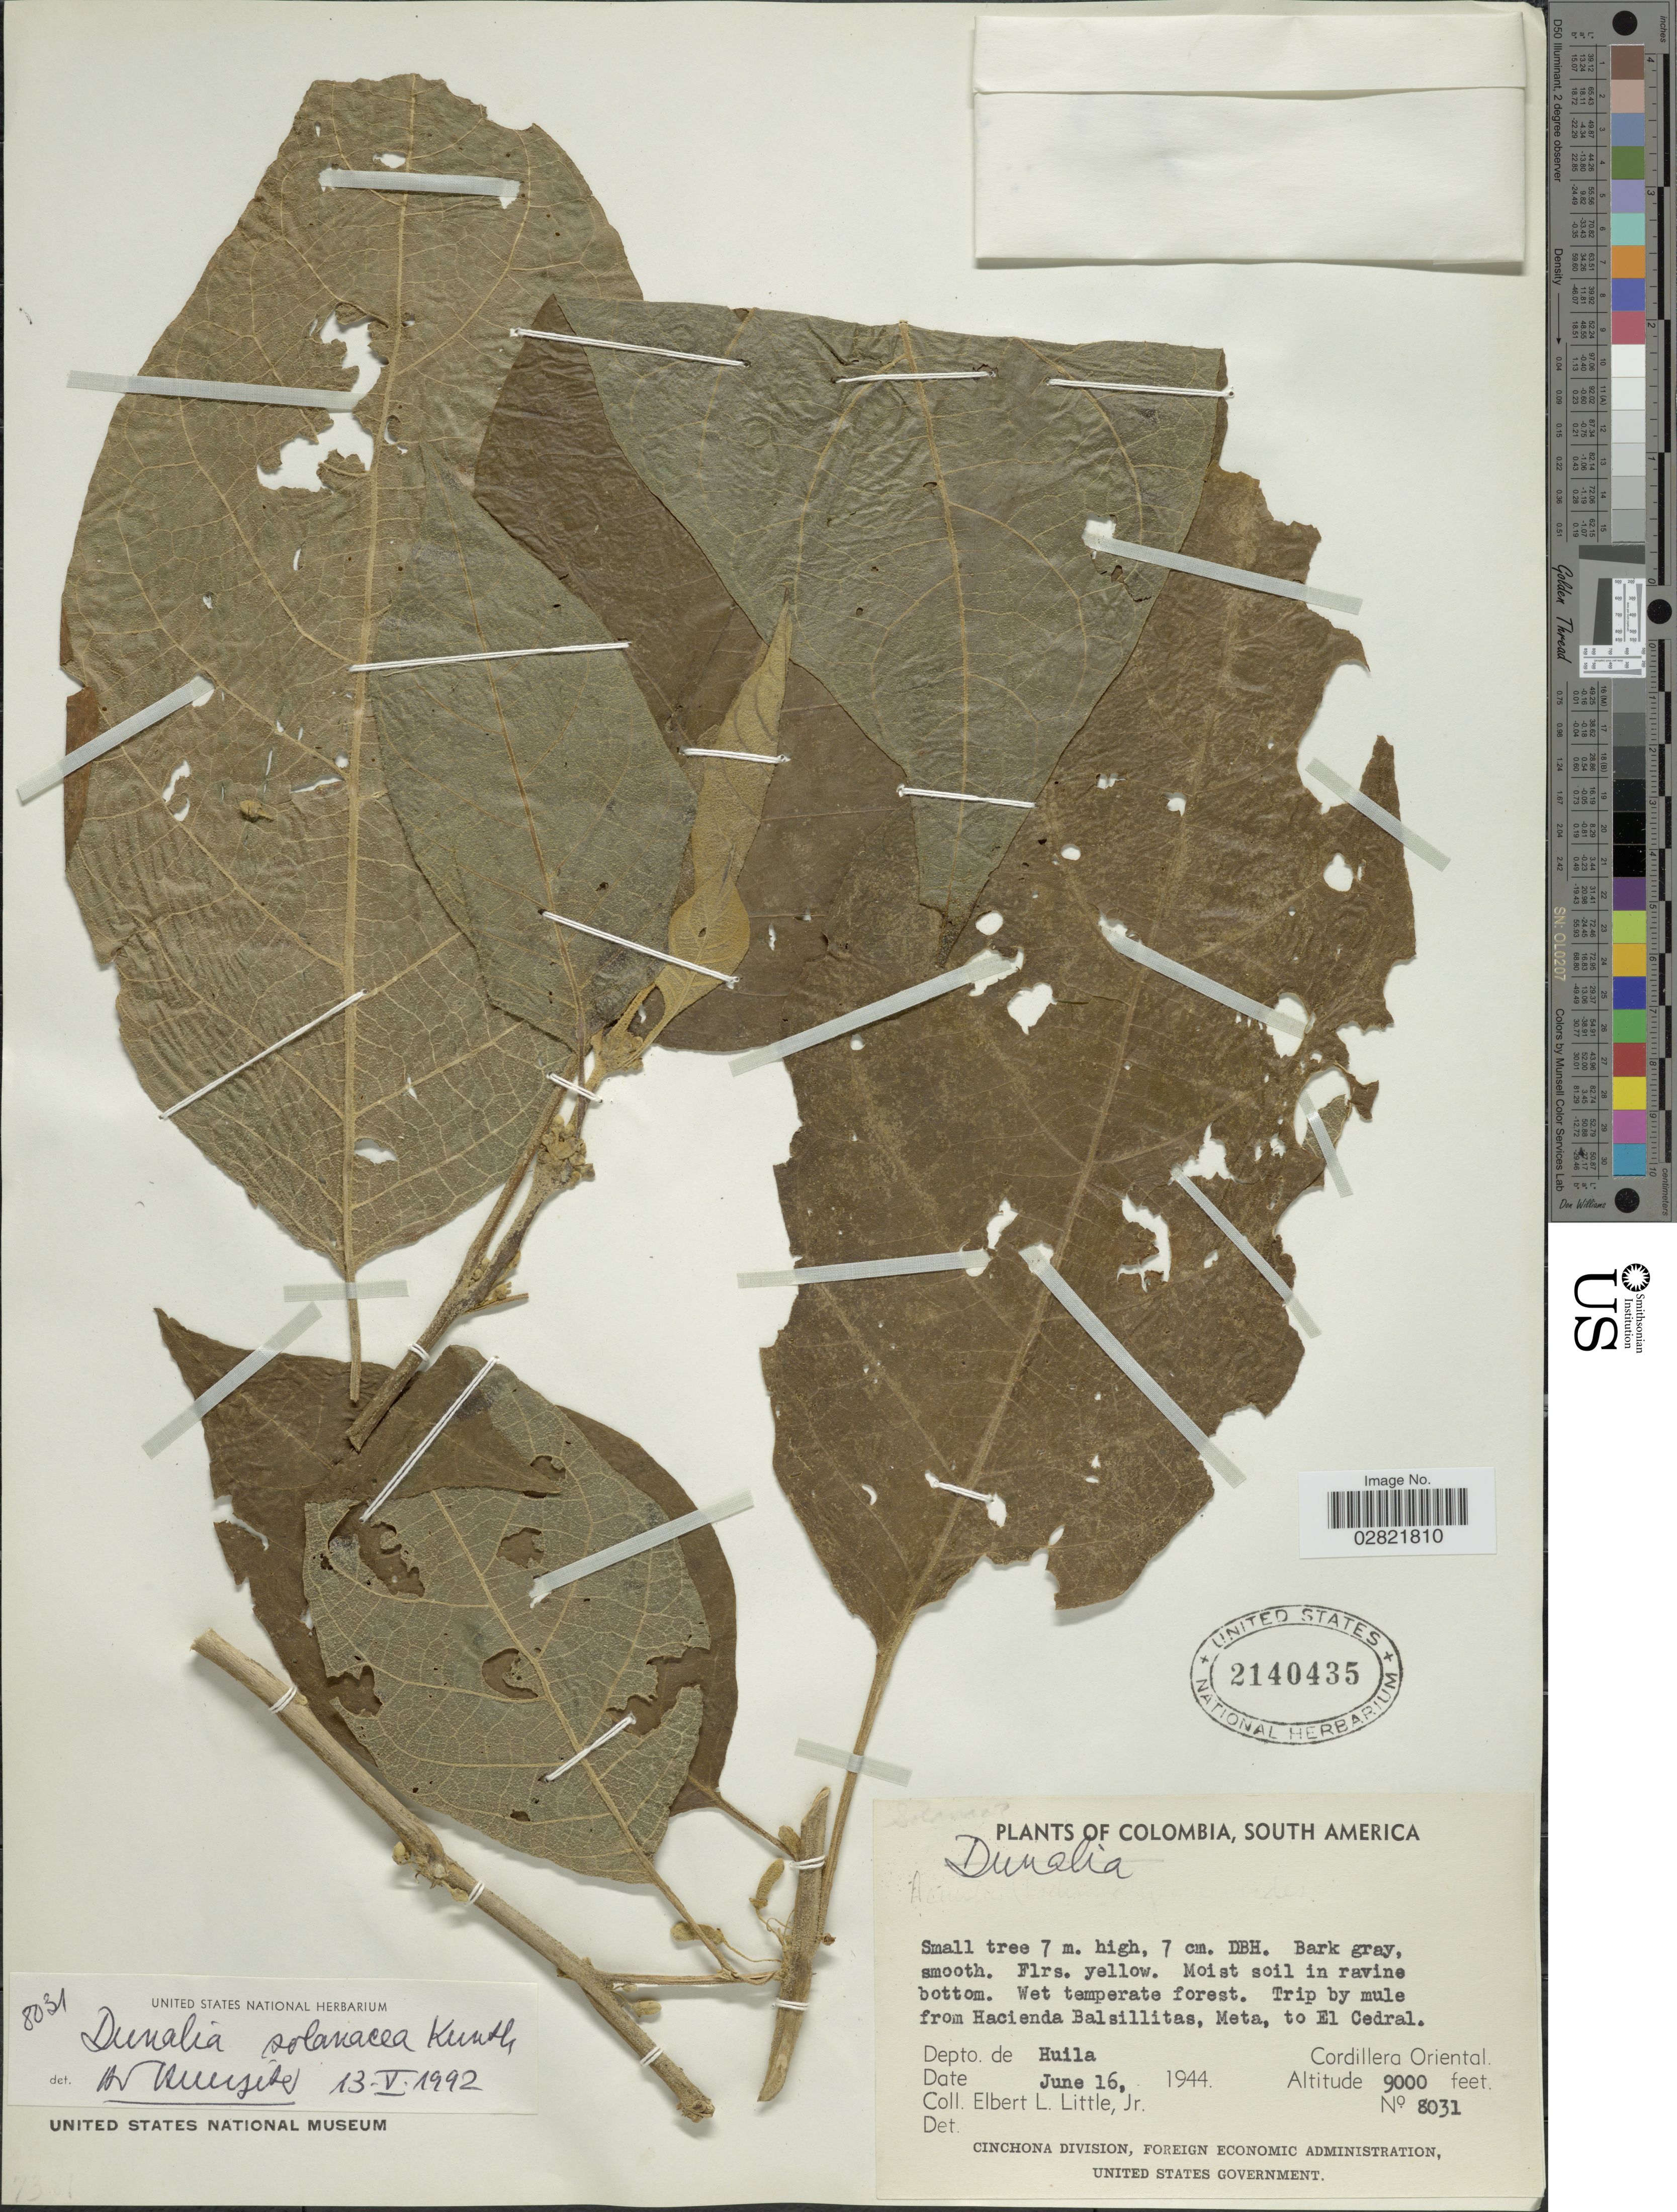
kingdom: Plantae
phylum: Tracheophyta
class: Magnoliopsida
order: Solanales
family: Solanaceae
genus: Dunalia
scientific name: Dunalia solanacea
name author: Kunth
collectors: E. L. Little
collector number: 8031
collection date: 1944-06-16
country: Colombia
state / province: Huila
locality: Trip by mule from Hacienda Balsillitas, Meta, to El Cedral. Cordillera Oriental, Depto. de Huila.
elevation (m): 2743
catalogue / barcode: US 2140435